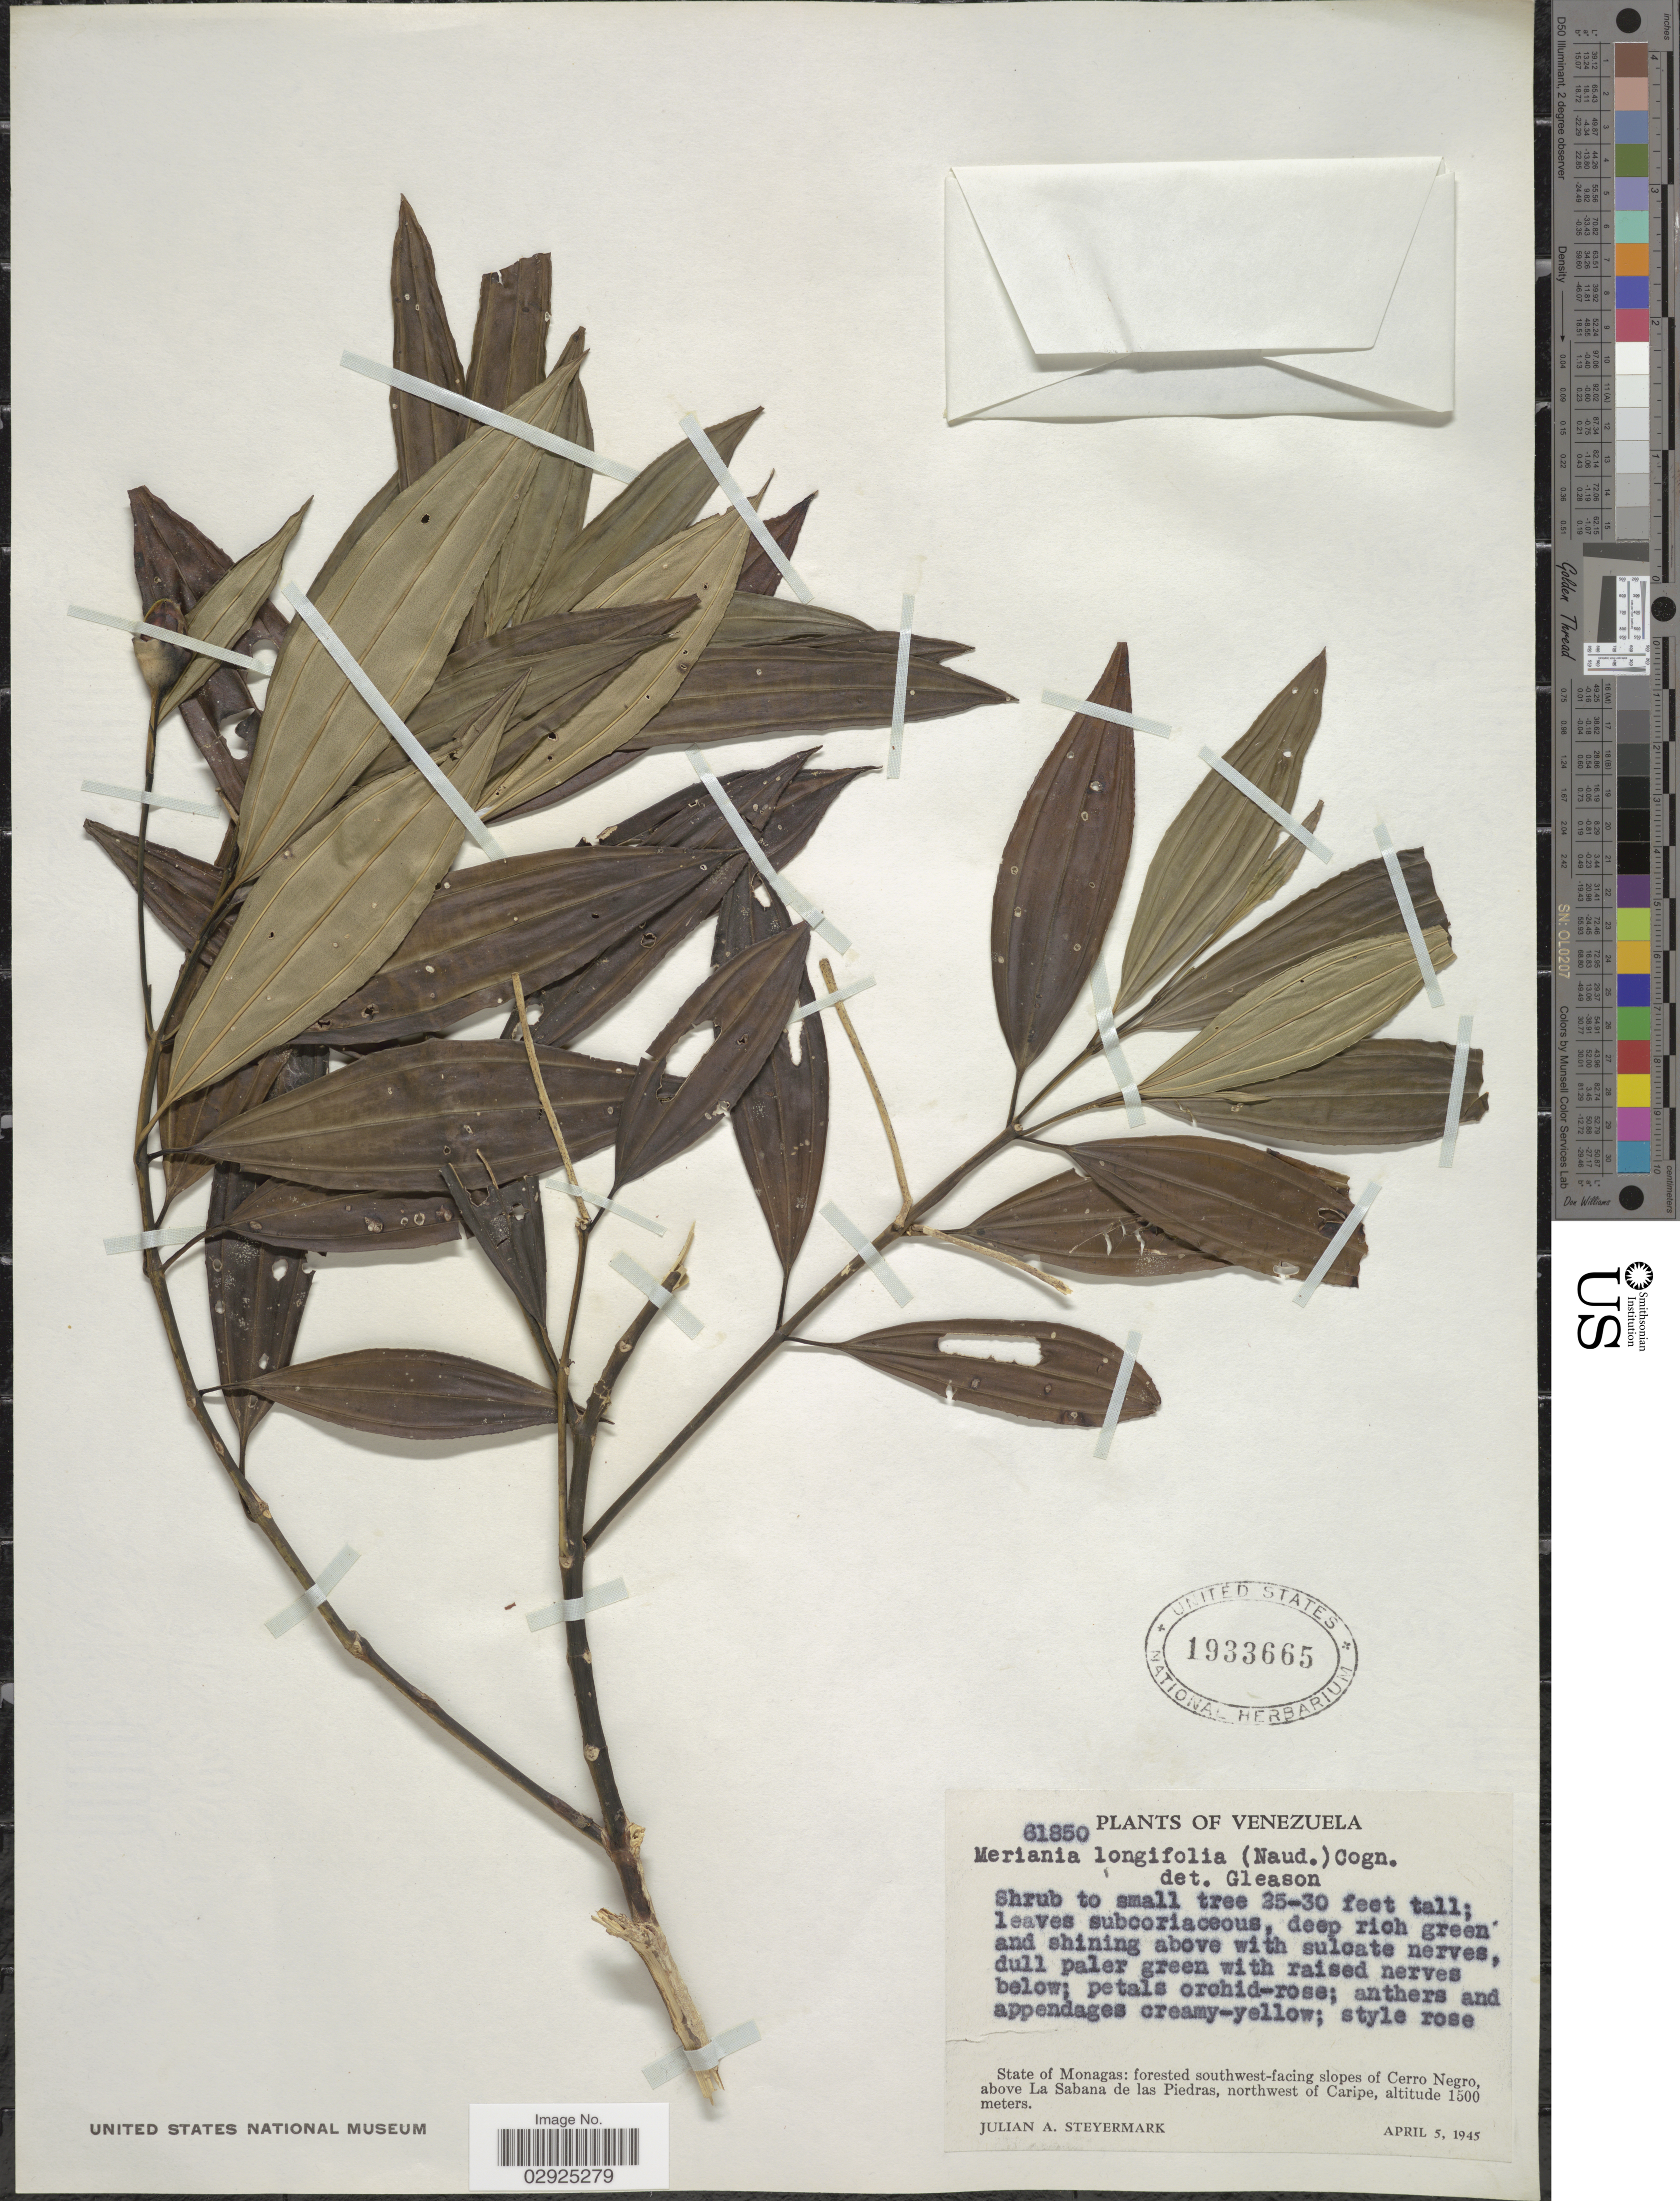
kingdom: Plantae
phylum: Tracheophyta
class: Magnoliopsida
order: Myrtales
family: Melastomataceae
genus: Meriania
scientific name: Meriania longifolia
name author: (Naudin) Cogn.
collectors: J. Steyermark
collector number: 61850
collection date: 1945-04-05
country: Venezuela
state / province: Monagas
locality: Forested southwest-facing slopes of Cerro Negro, above La Sabana de las Piedras, NW of Caripe.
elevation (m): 1500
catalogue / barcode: US 1933665